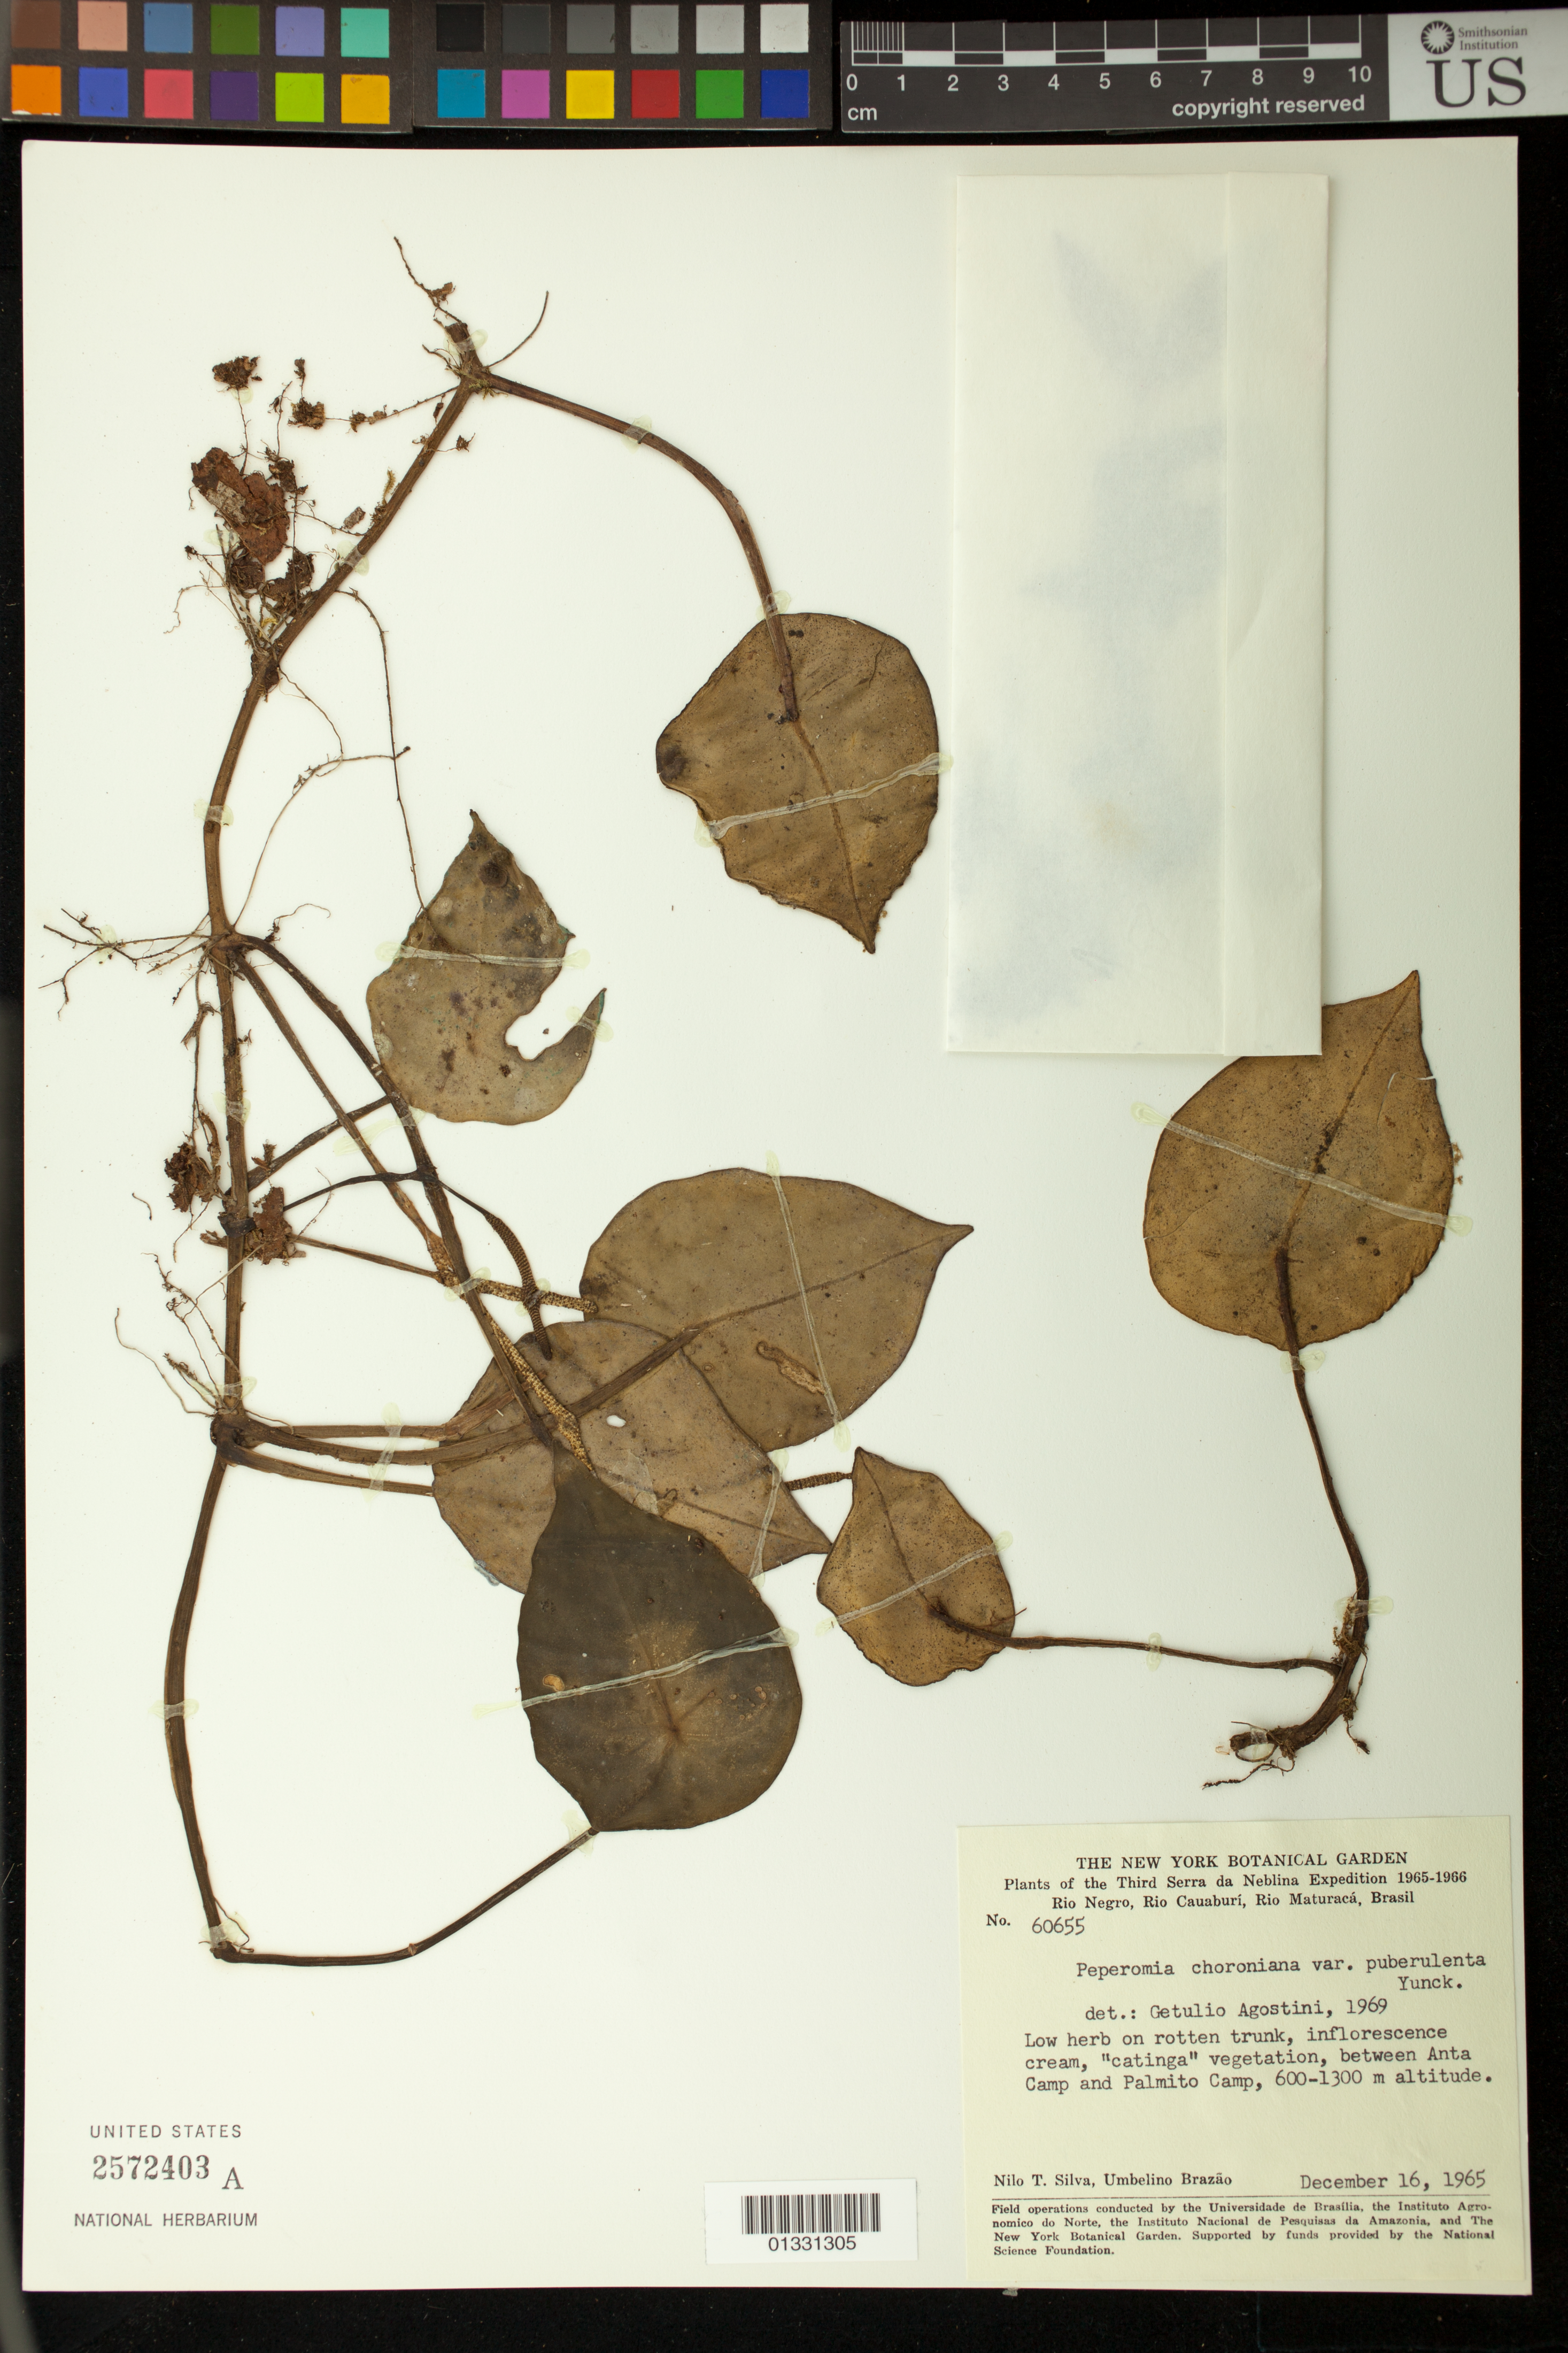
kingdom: Plantae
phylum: Tracheophyta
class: Magnoliopsida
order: Piperales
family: Piperaceae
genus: Peperomia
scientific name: Peperomia choroniana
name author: C. DC.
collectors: N. T. Silva & U. Brazão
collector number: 60655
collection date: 1965-12-16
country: Brazil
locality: Serra da Neblina, Rio Negro, Rio Cauaburí, Rio Maturacá. Between Anta Camp and Palmito Camp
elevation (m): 600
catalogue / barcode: US 2572403A